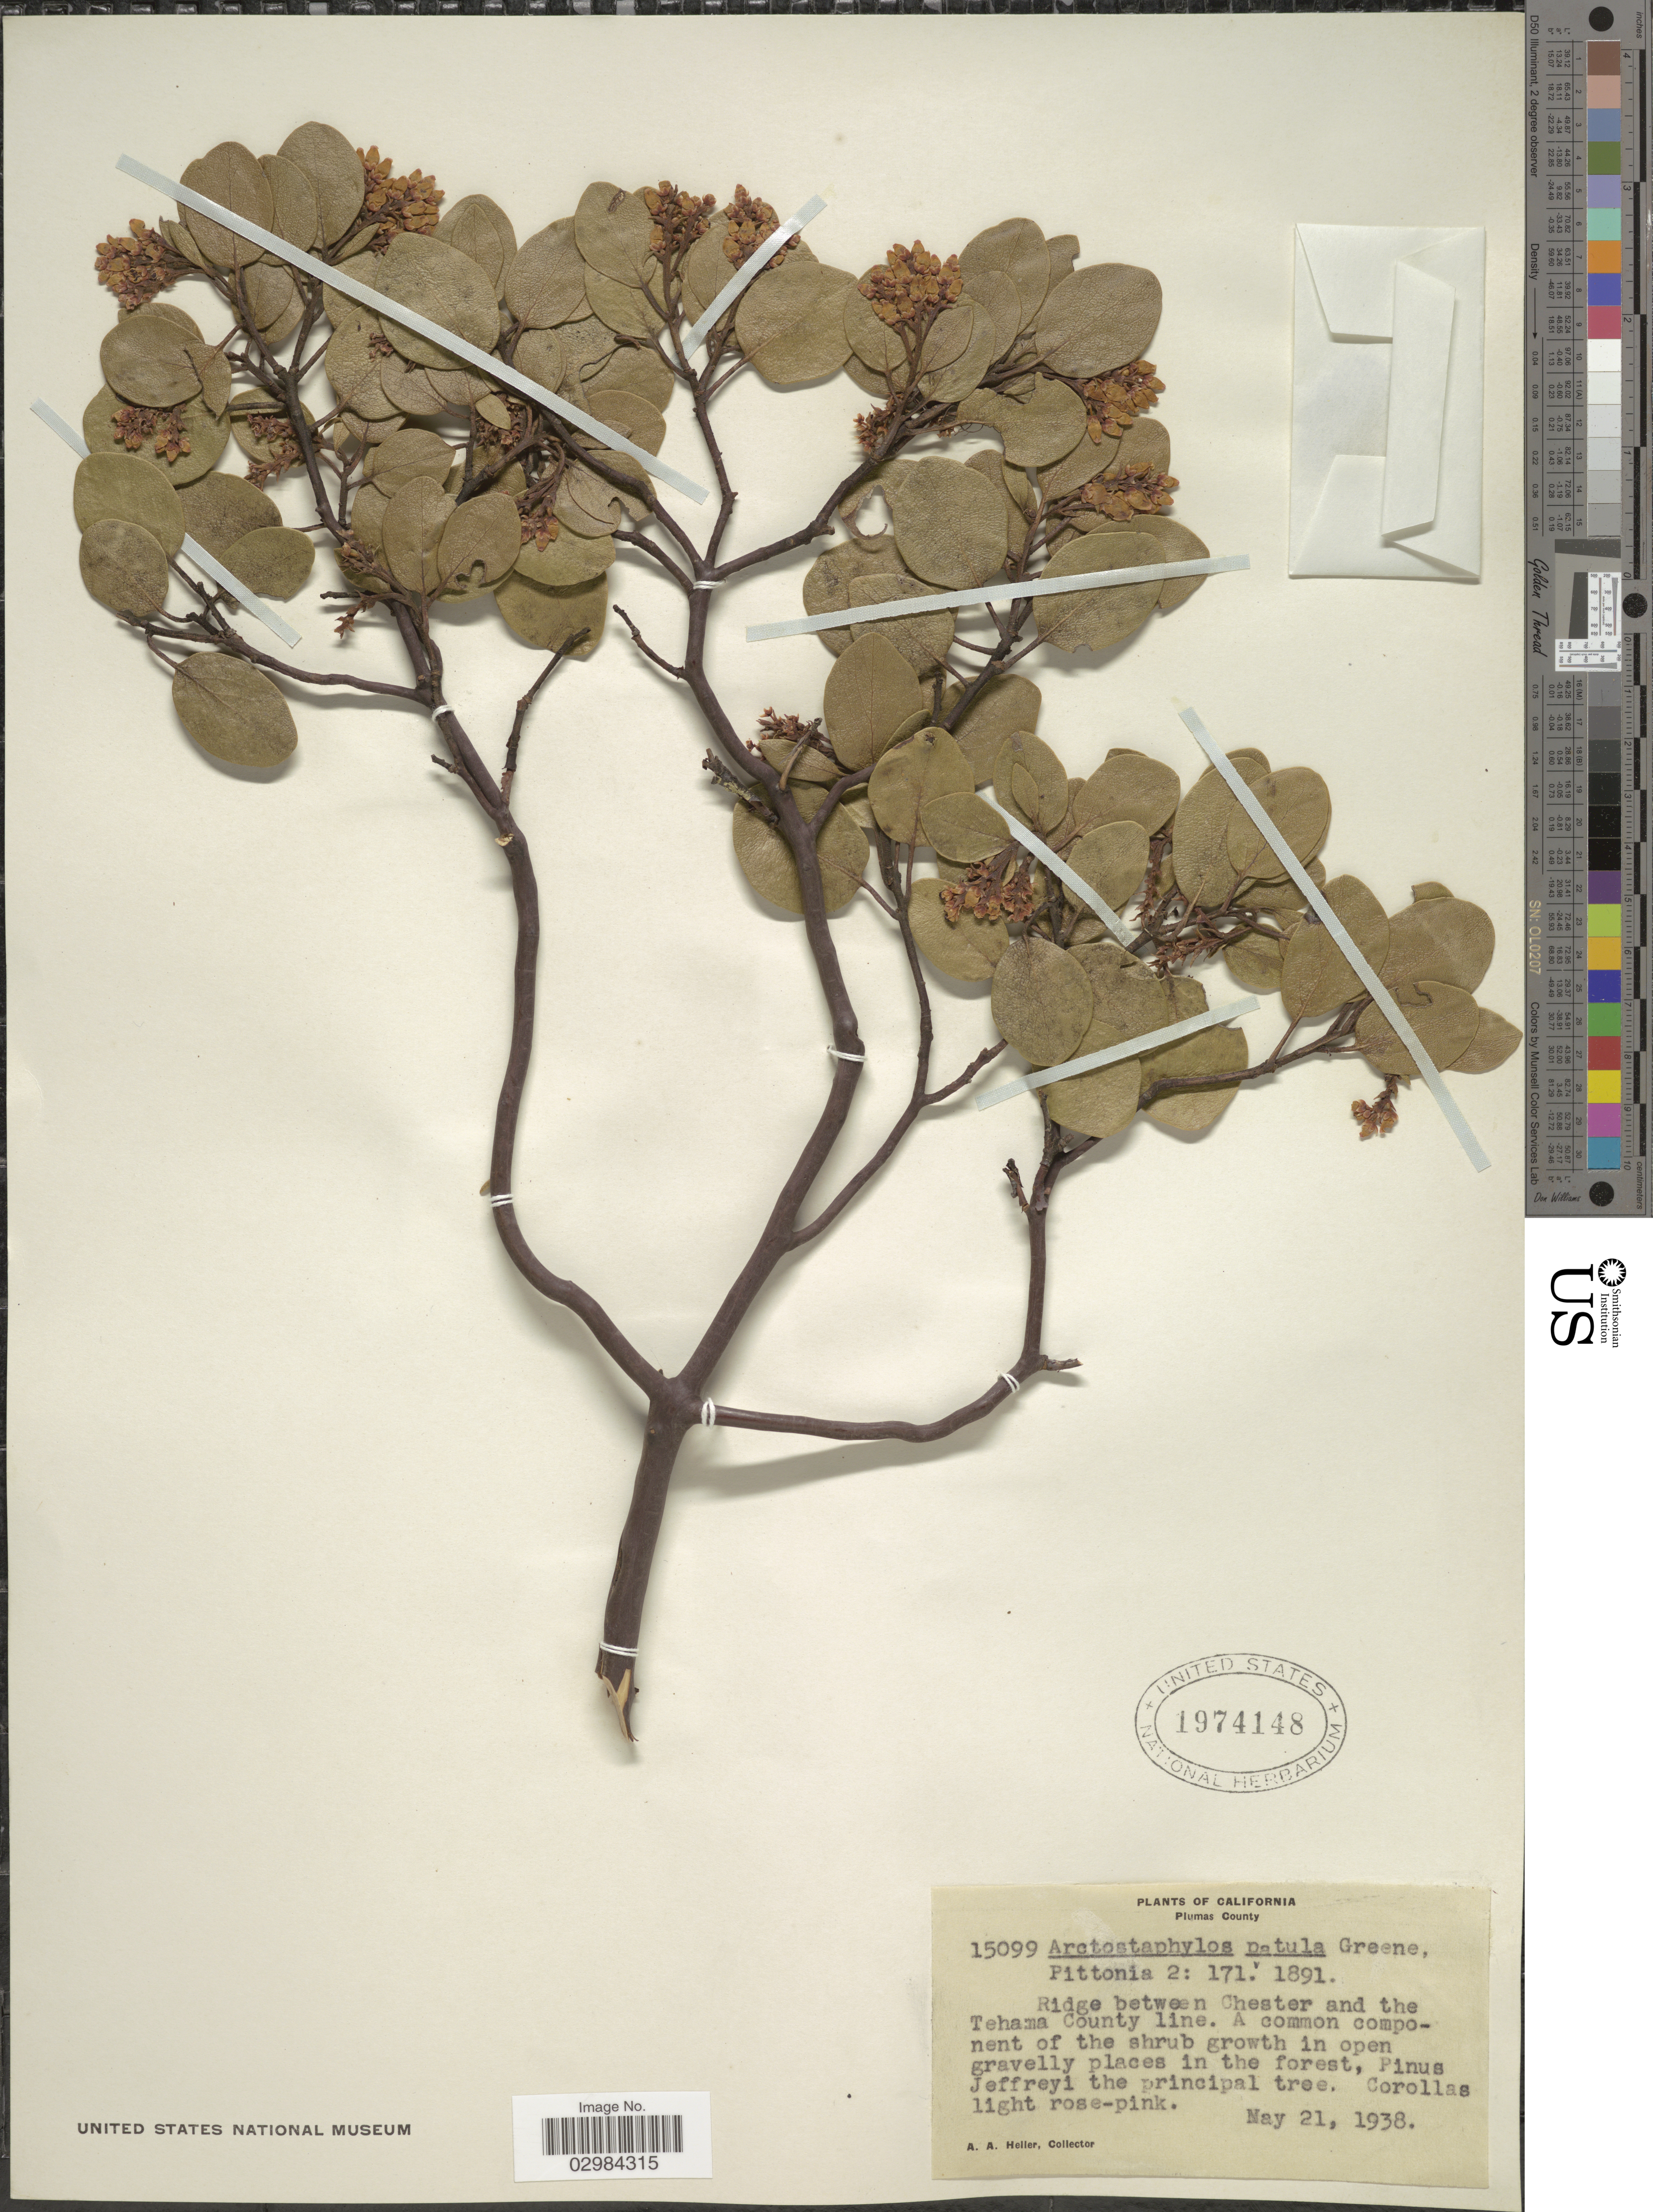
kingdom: Plantae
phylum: Tracheophyta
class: Magnoliopsida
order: Ericales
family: Ericaceae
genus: Arctostaphylos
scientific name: Arctostaphylos patula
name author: Greene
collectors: A. A. Heller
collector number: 15099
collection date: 1938-05-21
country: United States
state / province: California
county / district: Plumas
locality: Plumas County, Ridge between Chester and the Tehama County line.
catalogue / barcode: US 1974148